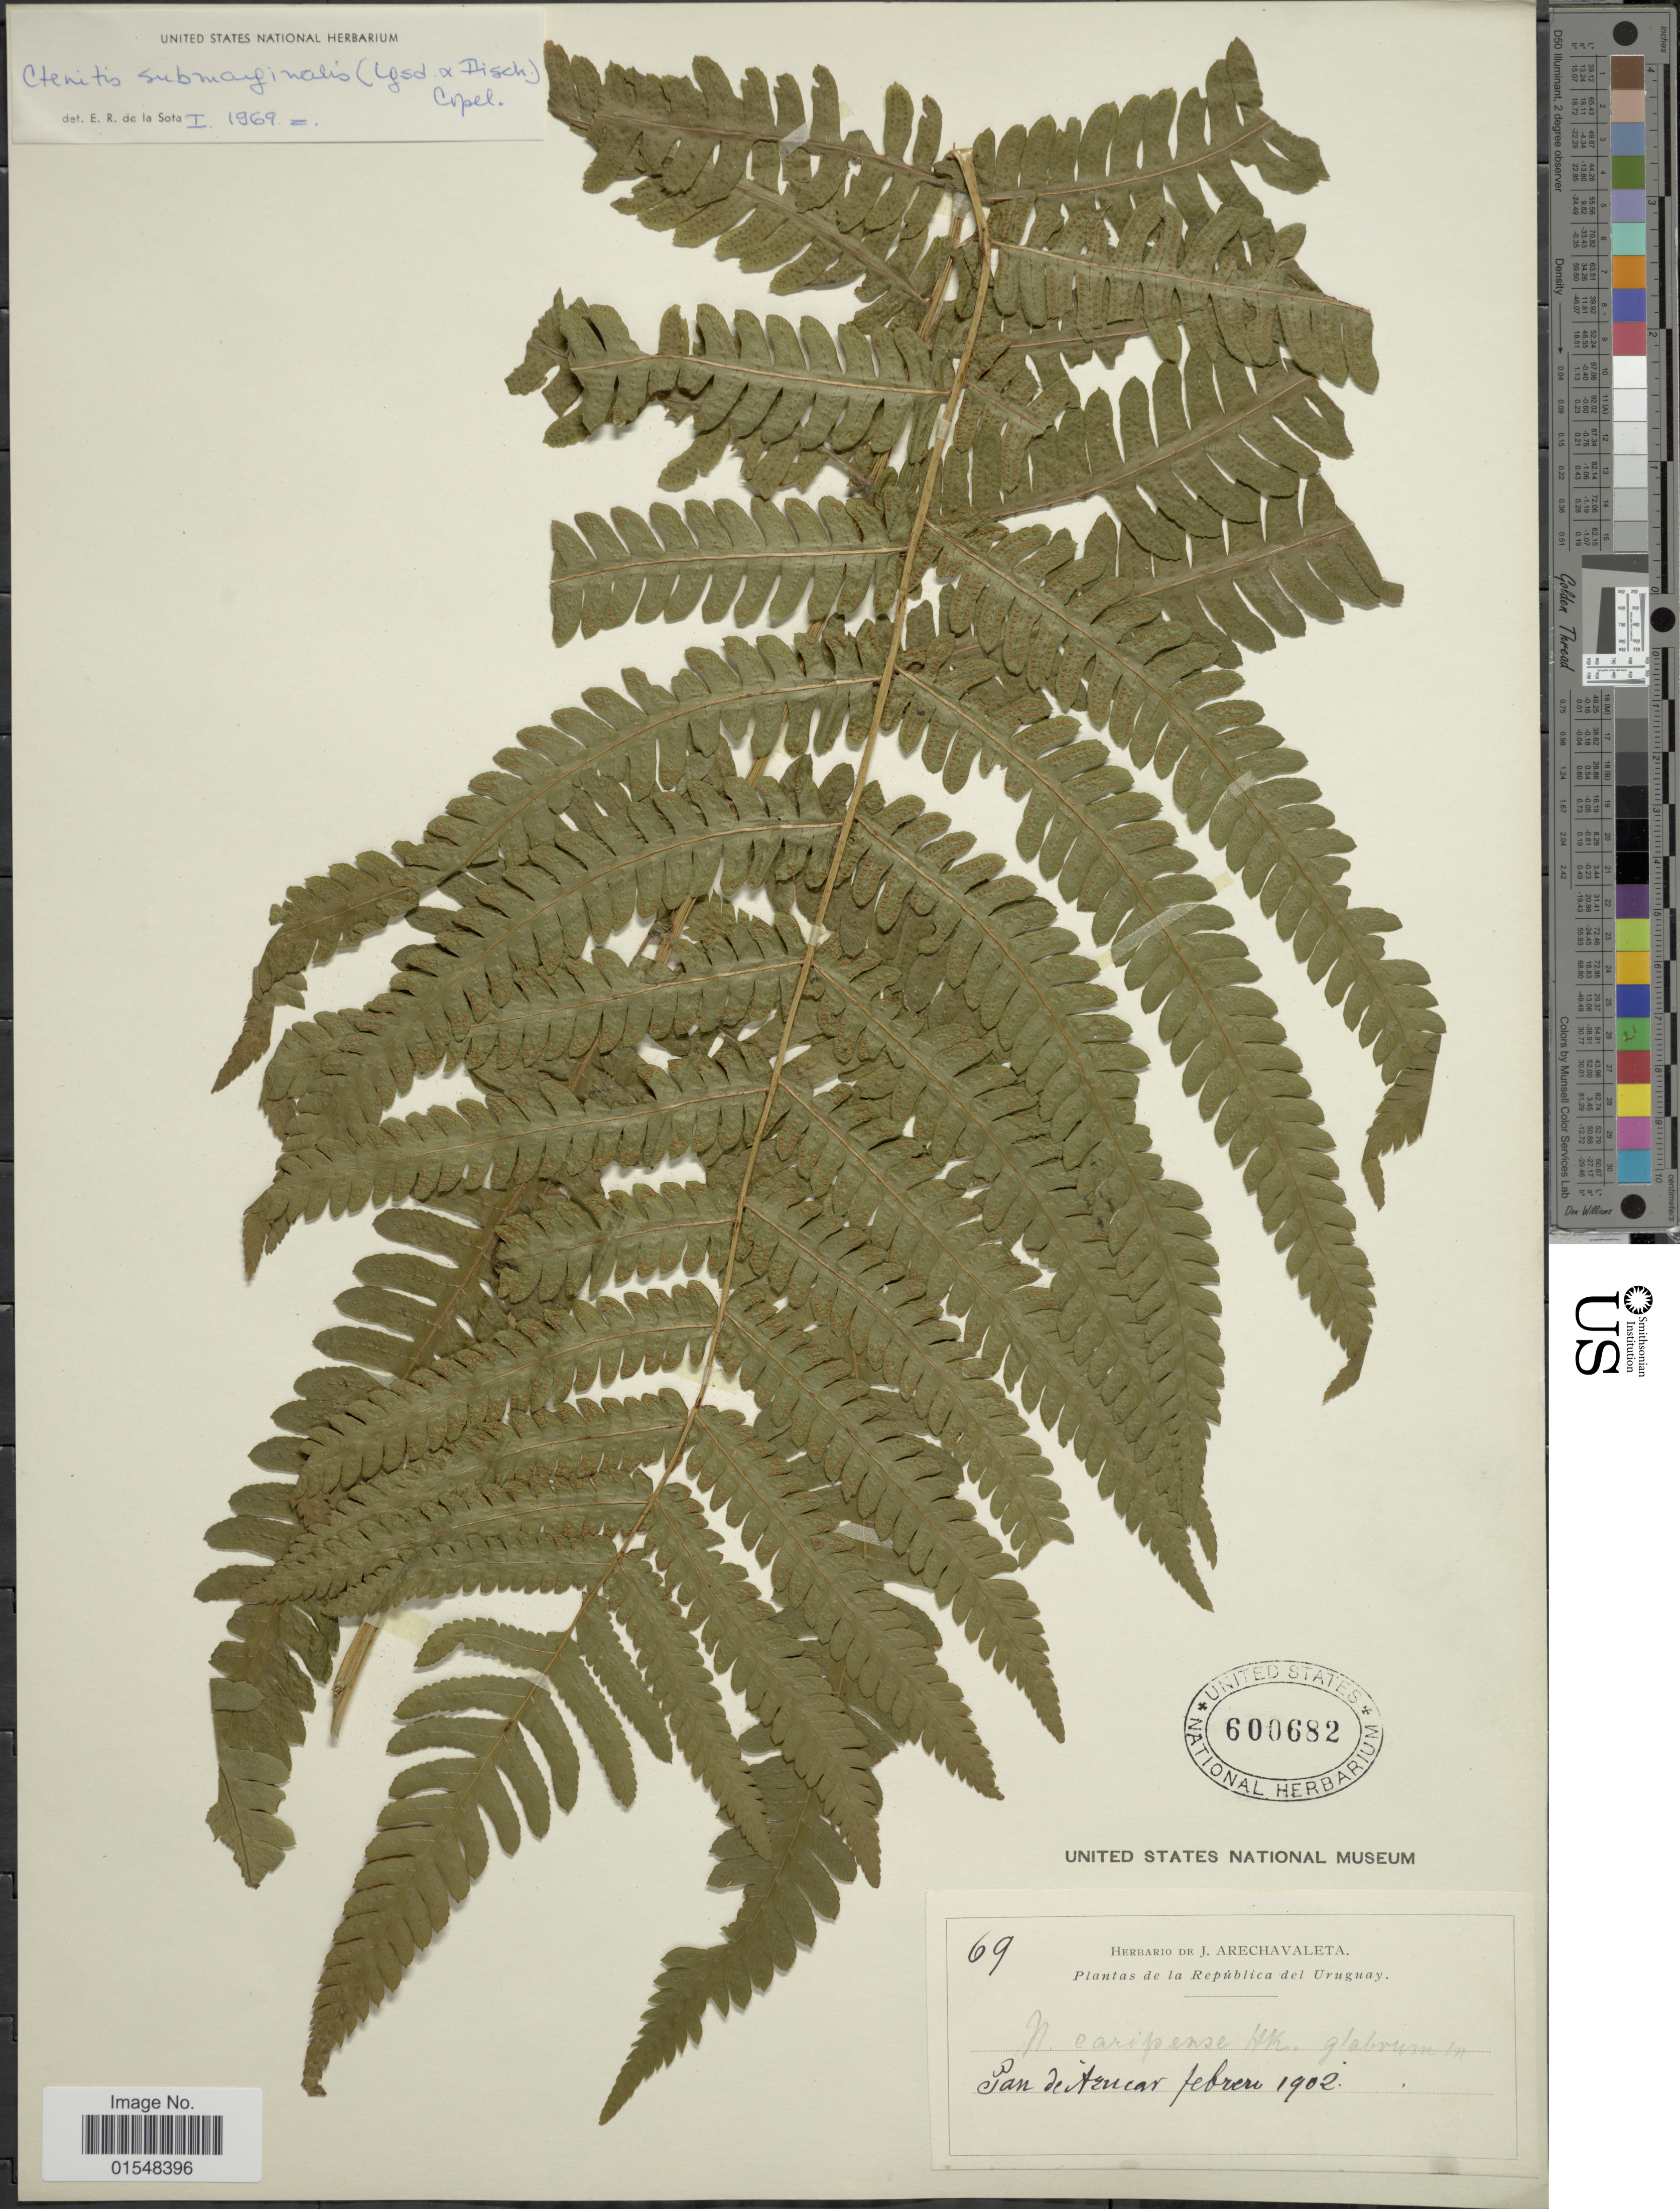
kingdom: Plantae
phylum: Tracheophyta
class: Polypodiopsida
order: Polypodiales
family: Dryopteridaceae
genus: Ctenitis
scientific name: Ctenitis submarginalis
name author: (Langsd. & Fisch.) Ching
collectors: ex herb. Arechavaleta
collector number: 69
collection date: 1902-02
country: Uruguay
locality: Republica del Uruguay, Pan de Azúcar.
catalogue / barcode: US 600682